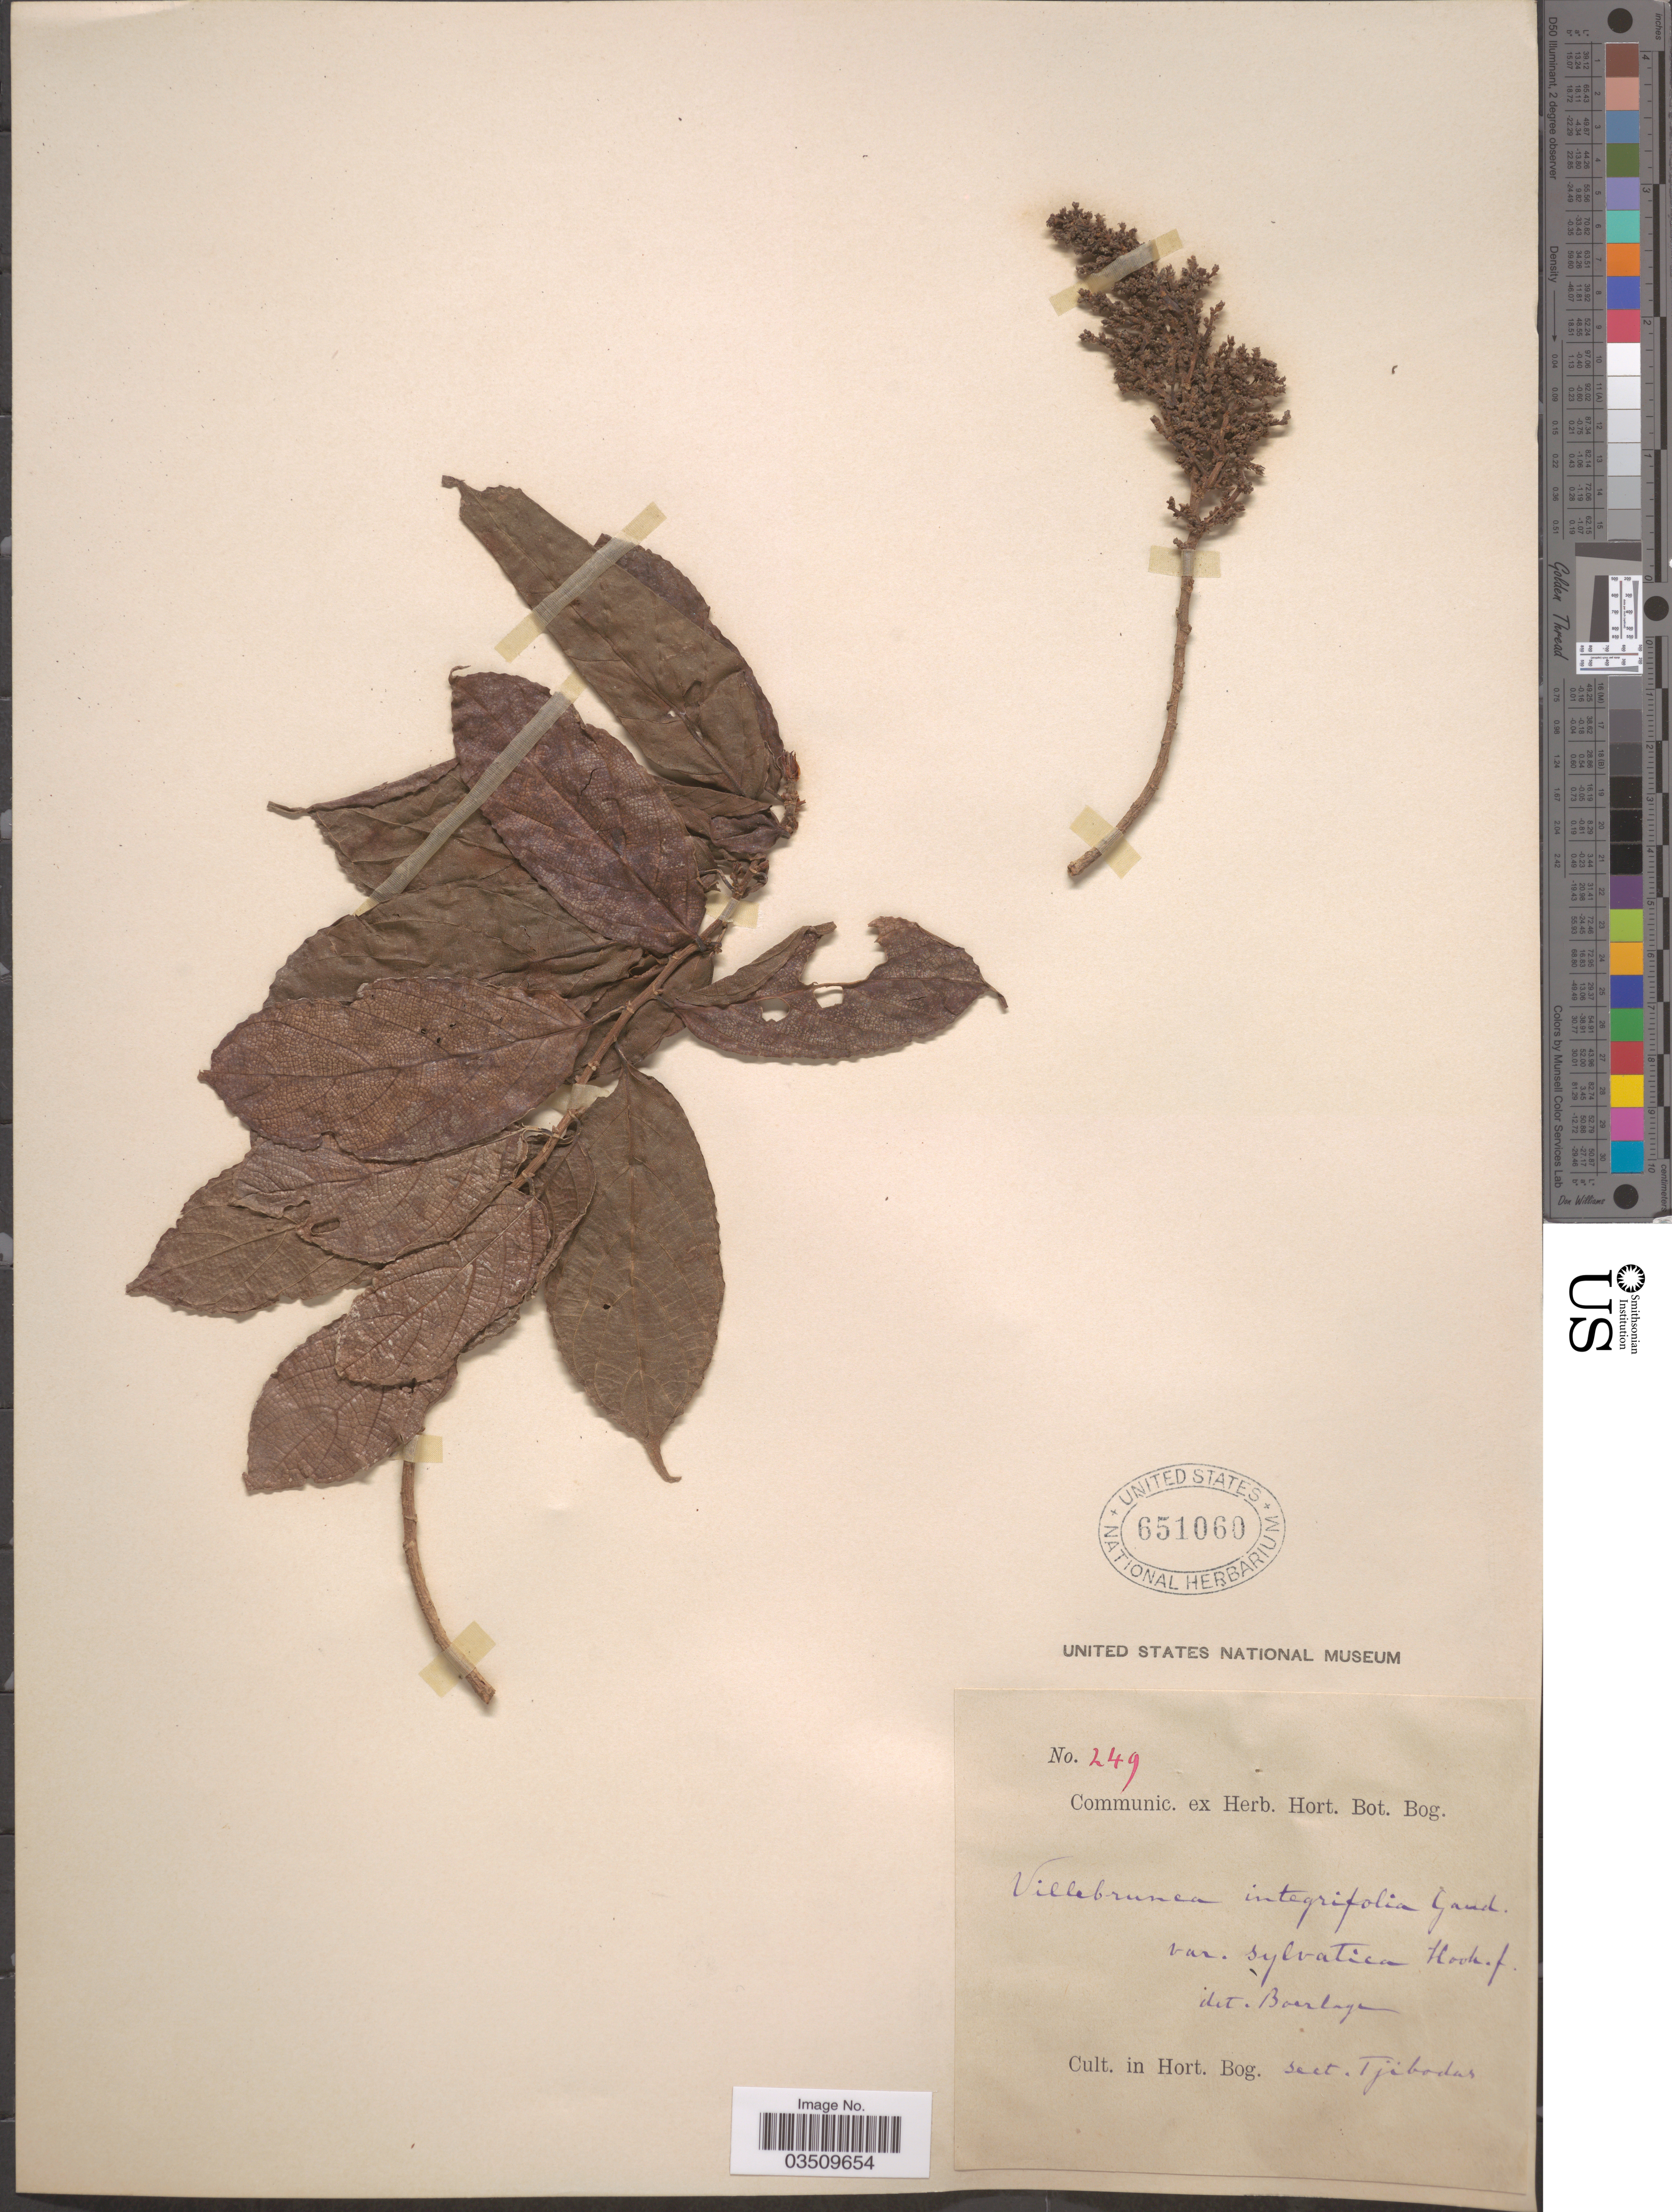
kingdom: Plantae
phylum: Tracheophyta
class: Magnoliopsida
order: Rosales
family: Urticaceae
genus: Oreocnide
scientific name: Oreocnide integrifolia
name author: (Gaudich.) Miq.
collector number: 249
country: Indonesia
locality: Hort. Bog. sect. Tjibodas.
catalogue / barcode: US 651060